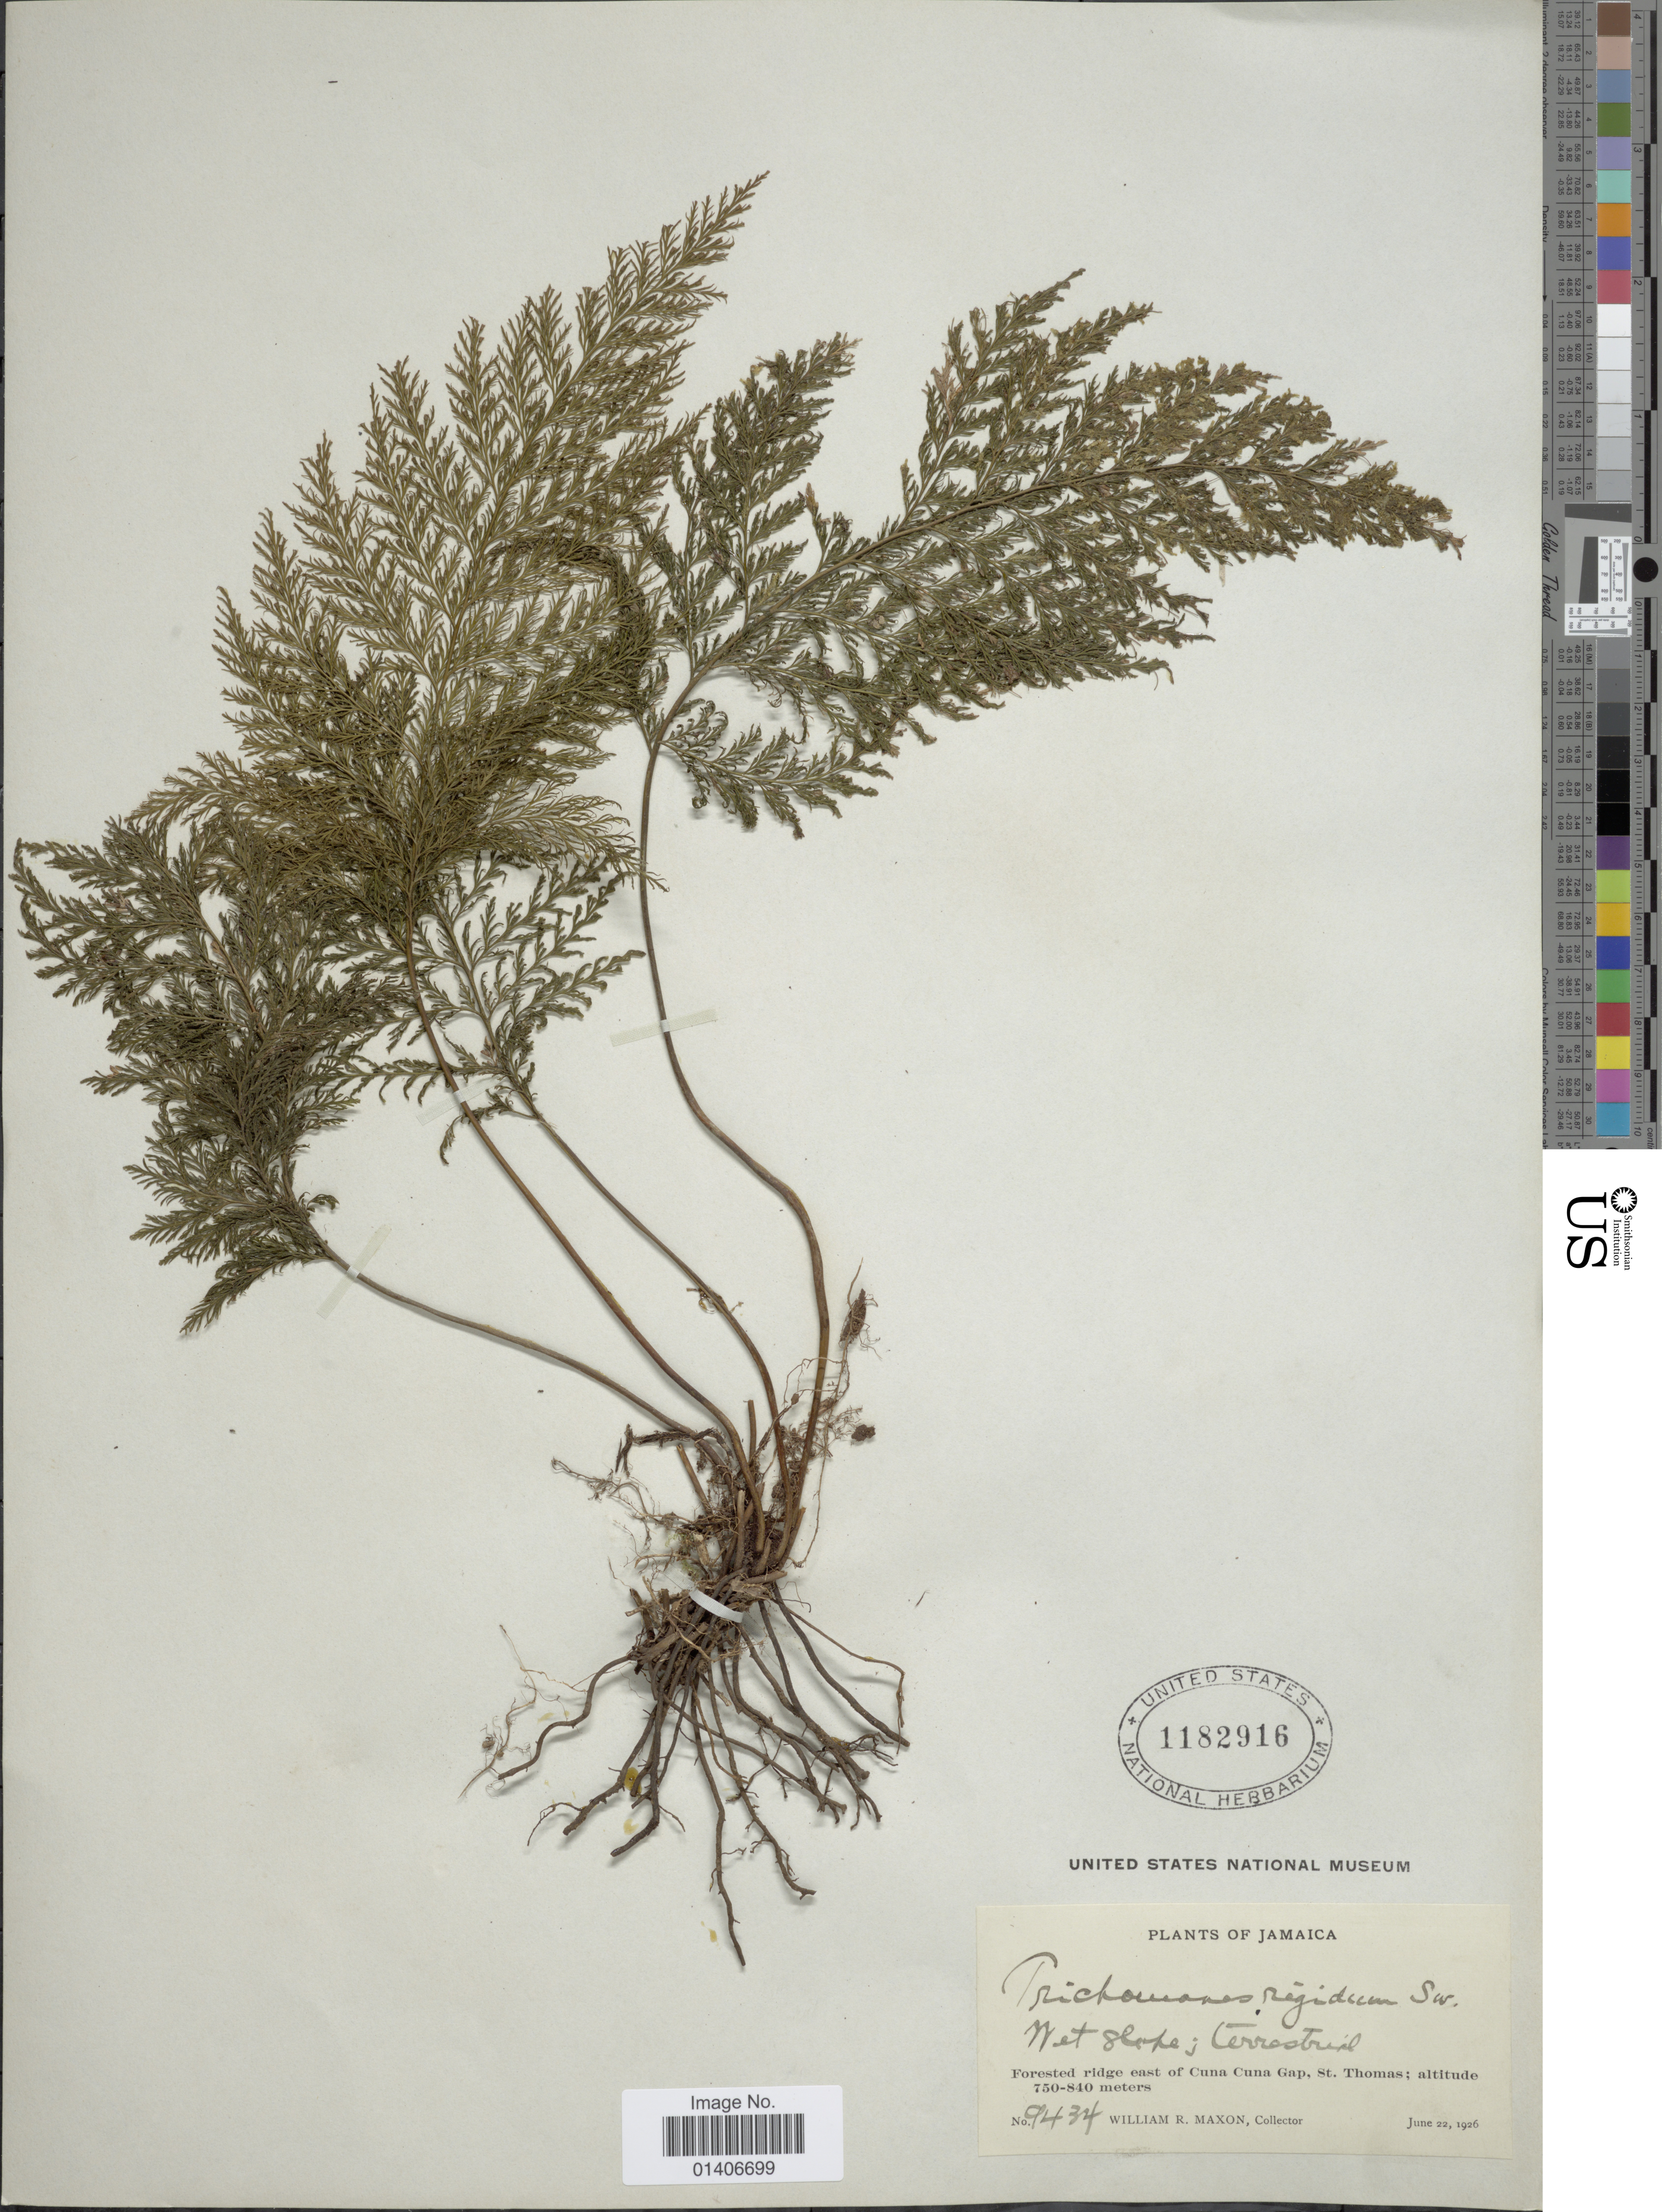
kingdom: Plantae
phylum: Tracheophyta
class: Polypodiopsida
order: Hymenophyllales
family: Hymenophyllaceae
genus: Abrodictyum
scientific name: Abrodictyum rigidum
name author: (Sw.) Ebihara & Dubuisson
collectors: W. R. Maxon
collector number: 9434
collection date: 1926-06-22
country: Jamaica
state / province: Saint Thomas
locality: Forested ridge east of Cuna Cuna Gap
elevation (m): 750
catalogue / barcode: US 1182916